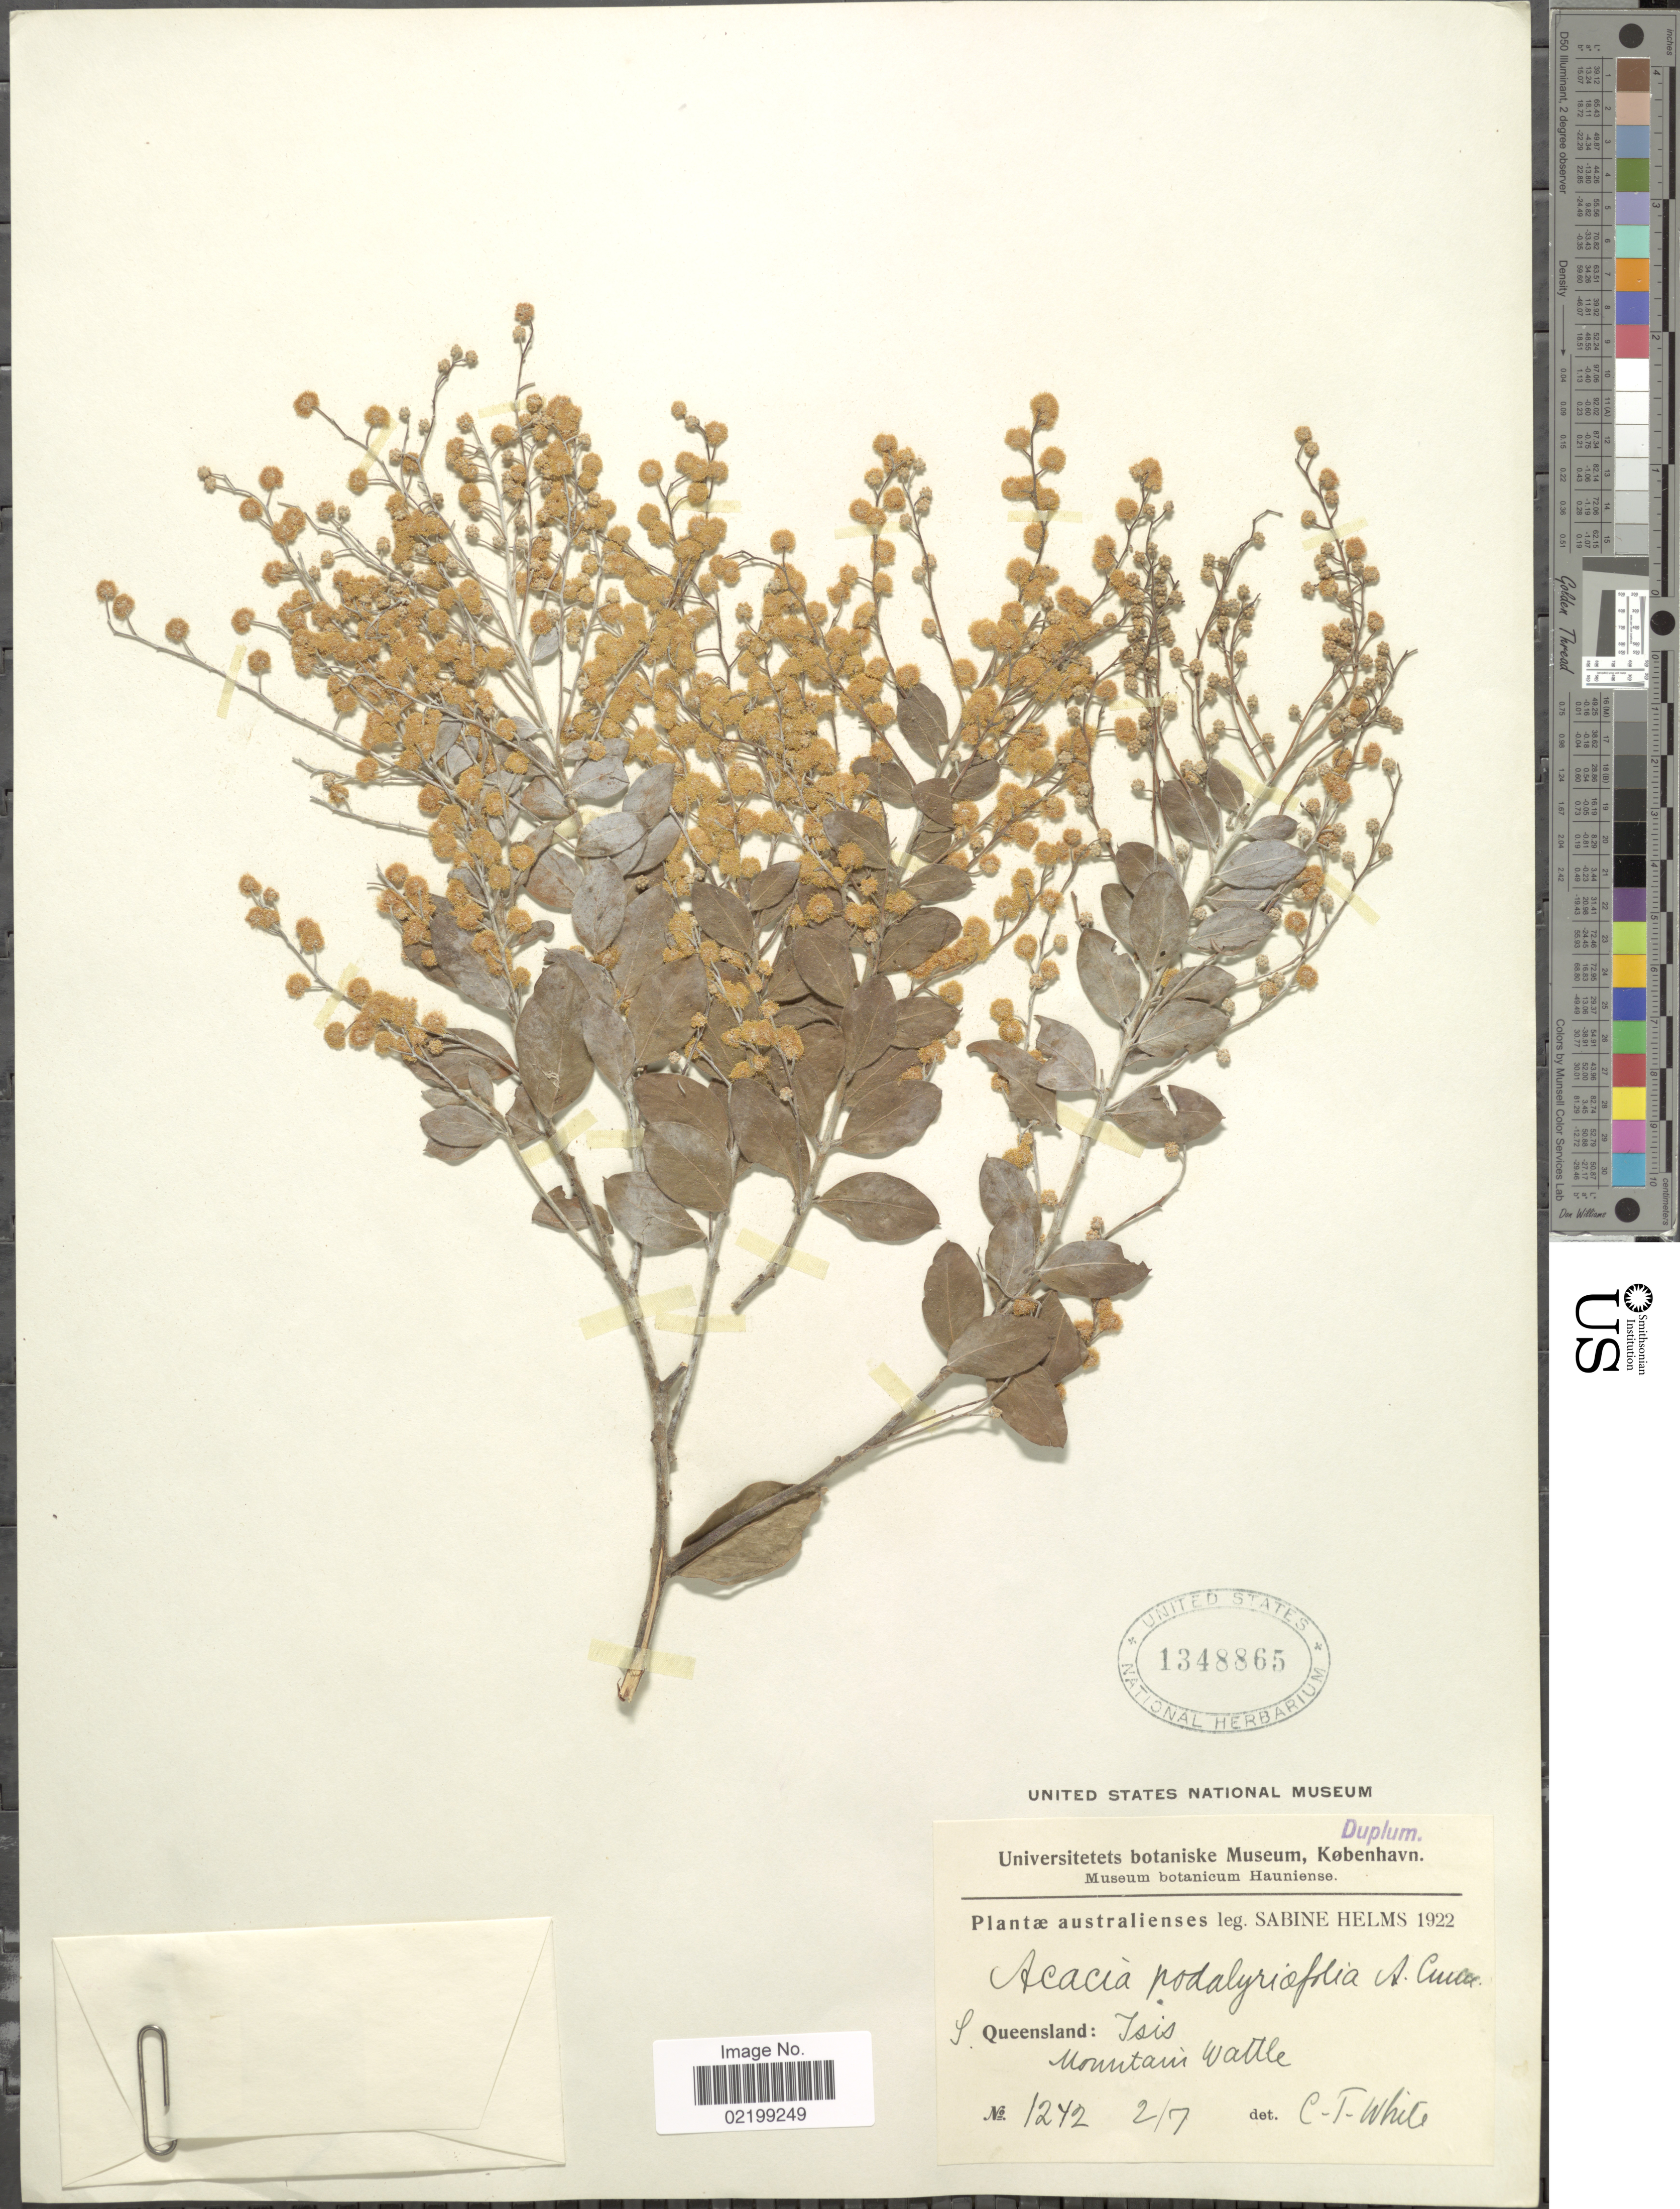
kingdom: Plantae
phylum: Tracheophyta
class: Magnoliopsida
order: Fabales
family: Fabaceae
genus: Acacia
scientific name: Acacia podalyriifolia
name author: A. Cunn. ex G. Don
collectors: S. Helms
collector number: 1272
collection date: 1922-07-02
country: Australia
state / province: Queensland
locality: S. Queensland: Isis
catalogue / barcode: US 1348865